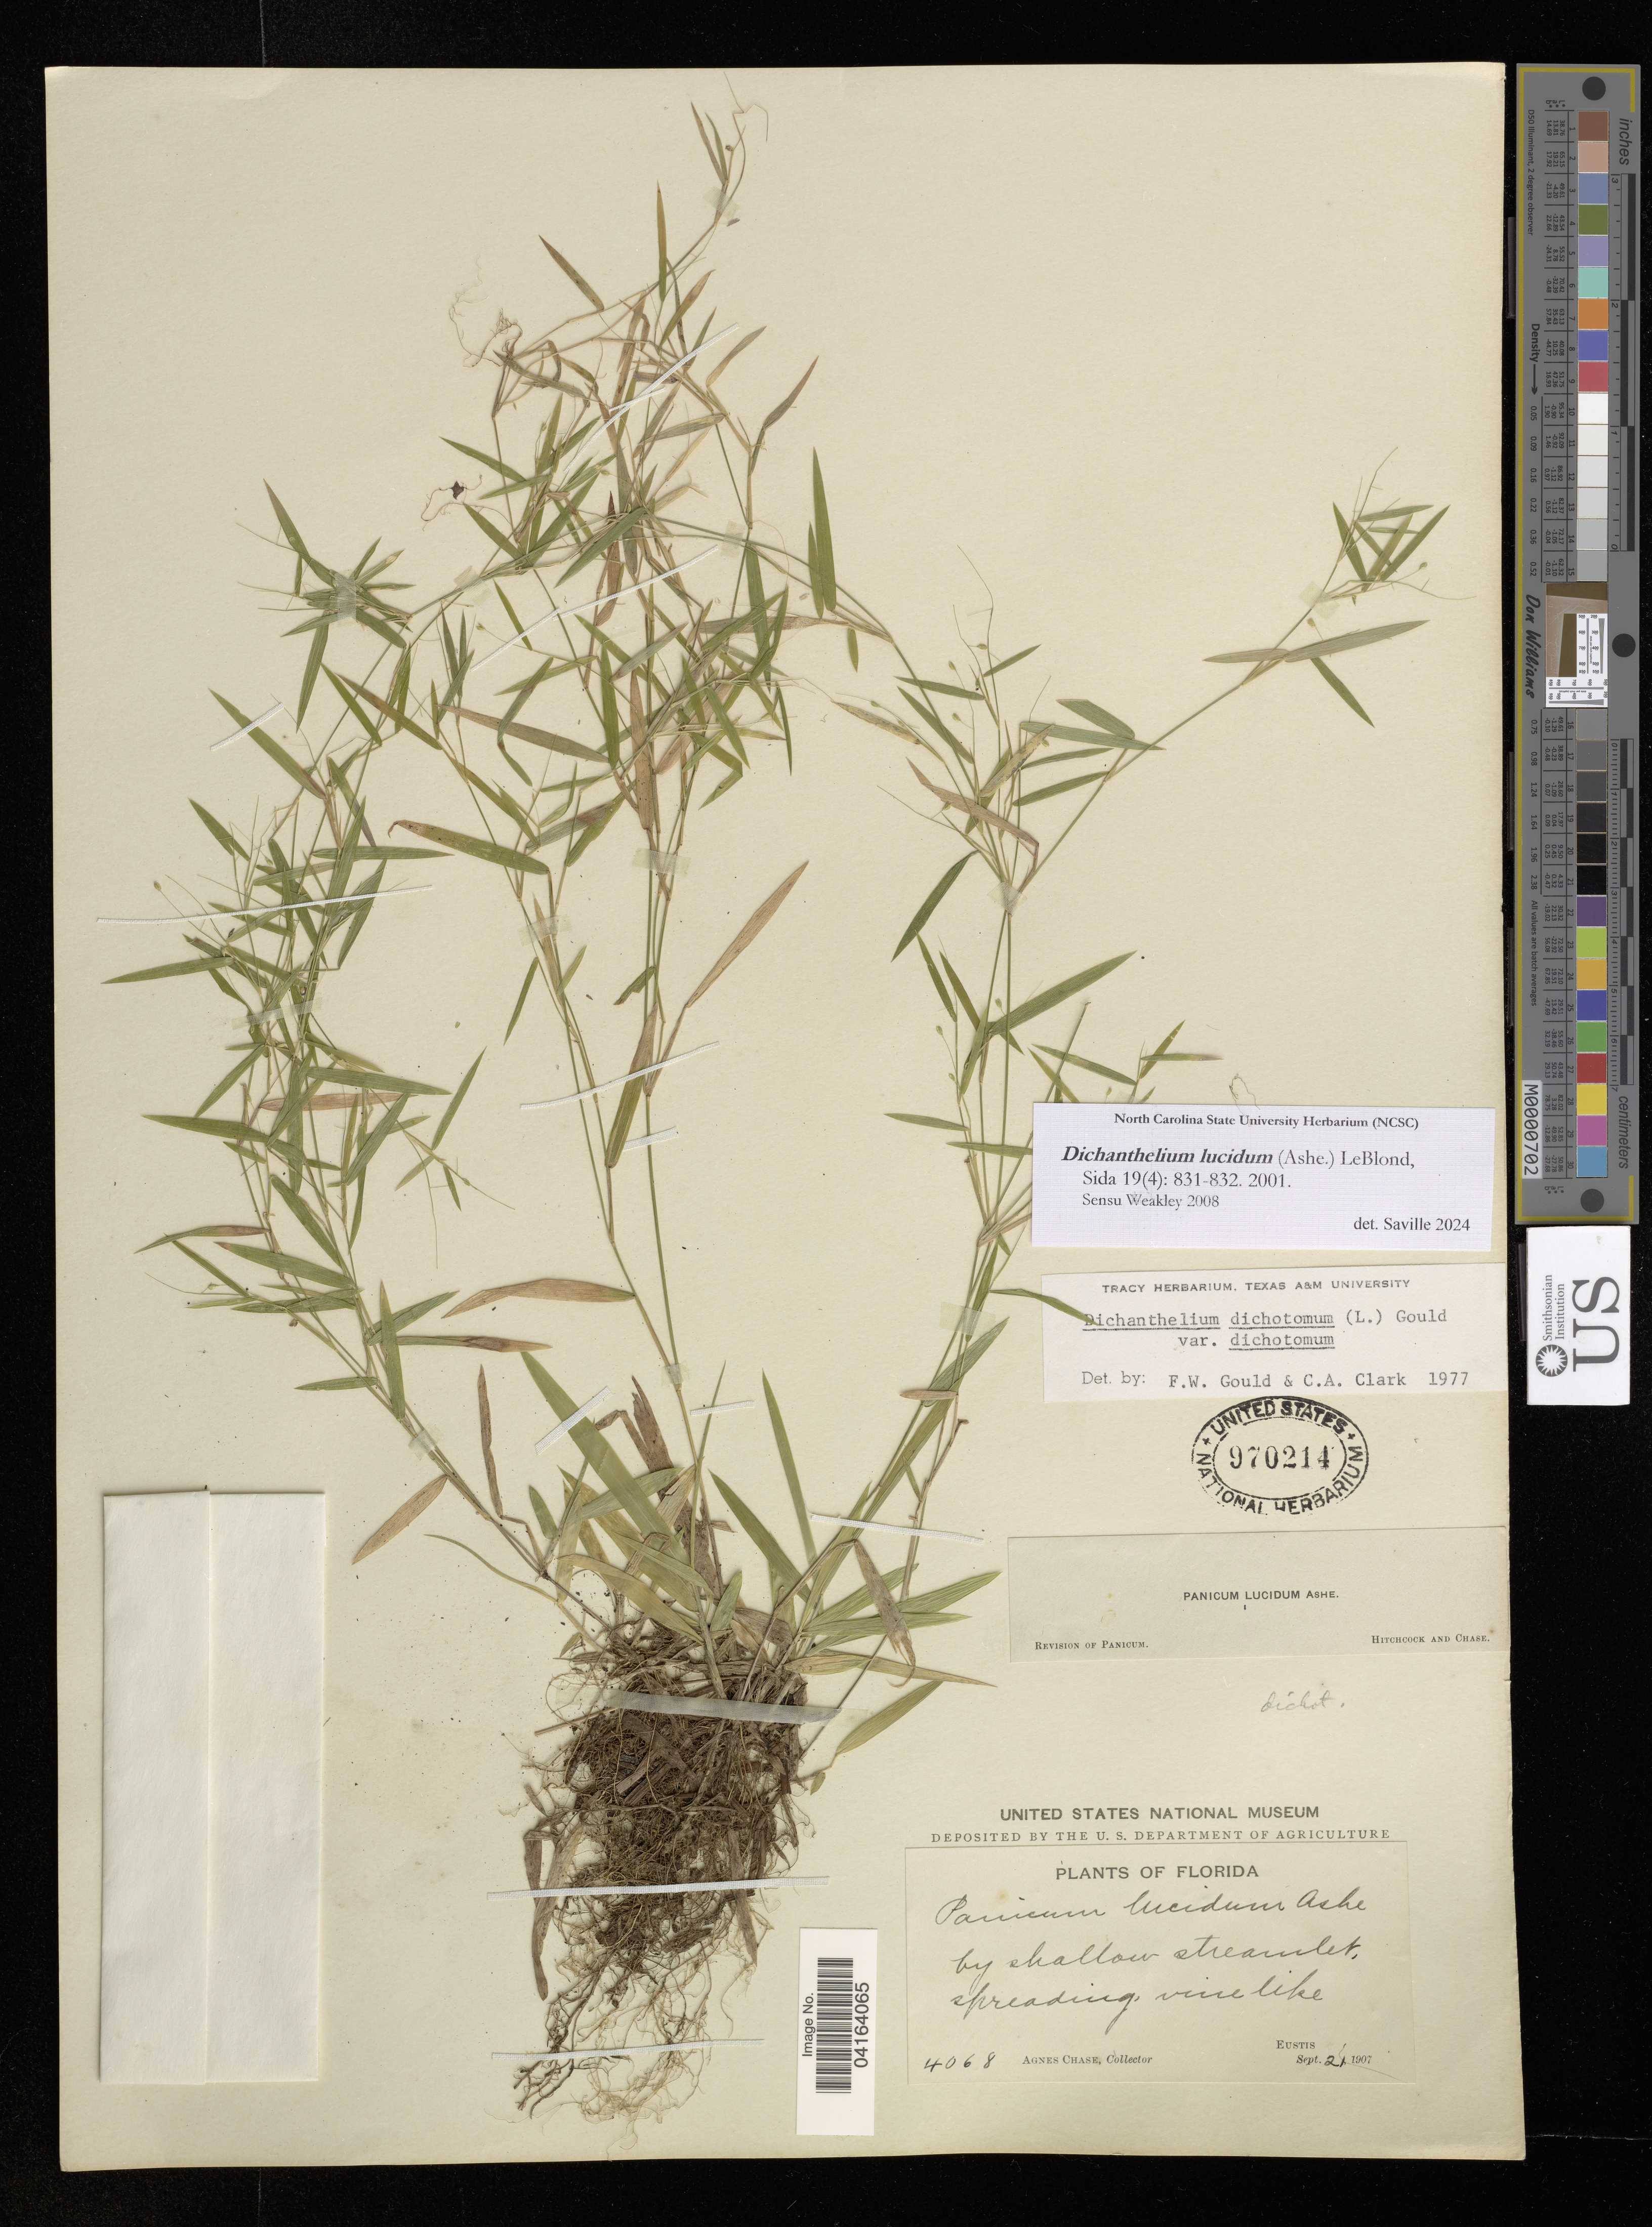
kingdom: Plantae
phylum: Tracheophyta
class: Liliopsida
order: Poales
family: Poaceae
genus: Dichanthelium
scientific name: Dichanthelium lucidum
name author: (Ashe) LeBlond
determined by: Saville, A. C., (NCSC), North Carolina State University (UNITED STATES)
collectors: A. Chase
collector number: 4068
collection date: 1907-09-21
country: United States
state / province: Florida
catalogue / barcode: US 970214